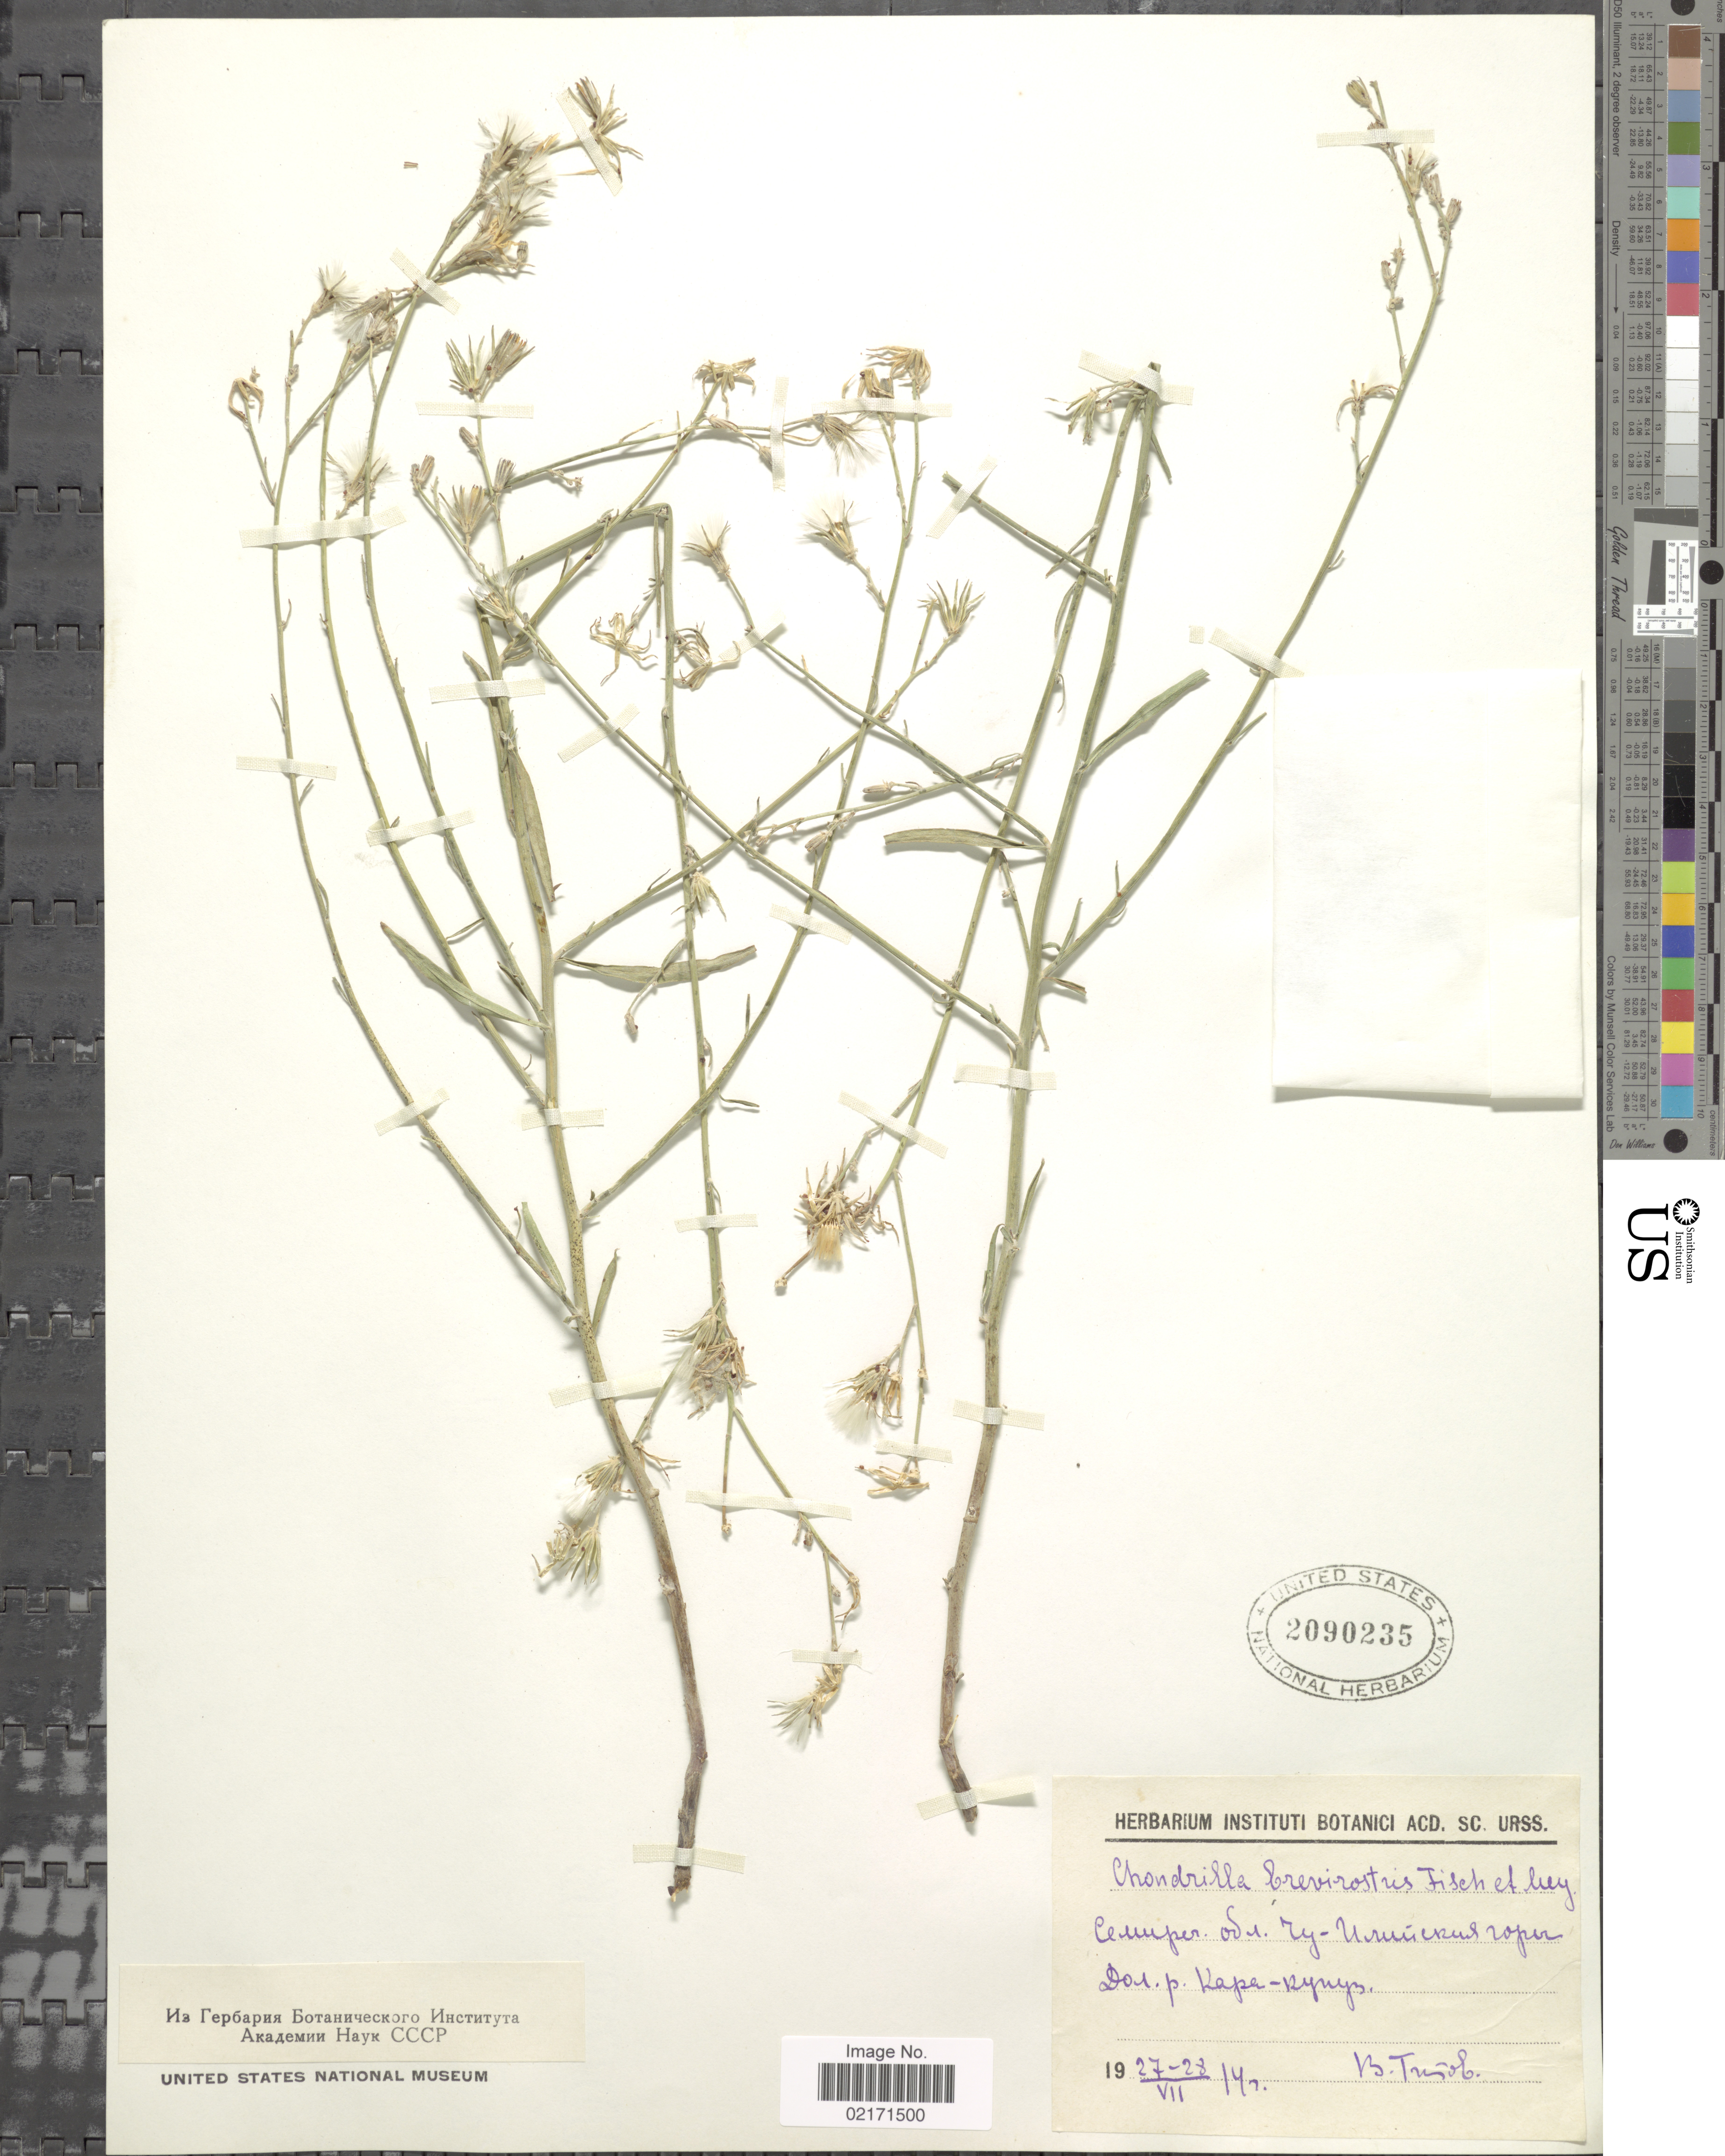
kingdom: Plantae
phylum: Tracheophyta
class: Magnoliopsida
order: Asterales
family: Asteraceae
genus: Chondrilla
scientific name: Chondrilla brevirostris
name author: Fisch. & C.A. Mey.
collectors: V. Titov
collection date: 1914-07-27/1914-07-28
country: Kazakhstan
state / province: Almaty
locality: Chu-Iliyskiye Mts., valley of river Kara-Kunuz.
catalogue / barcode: US 2090235